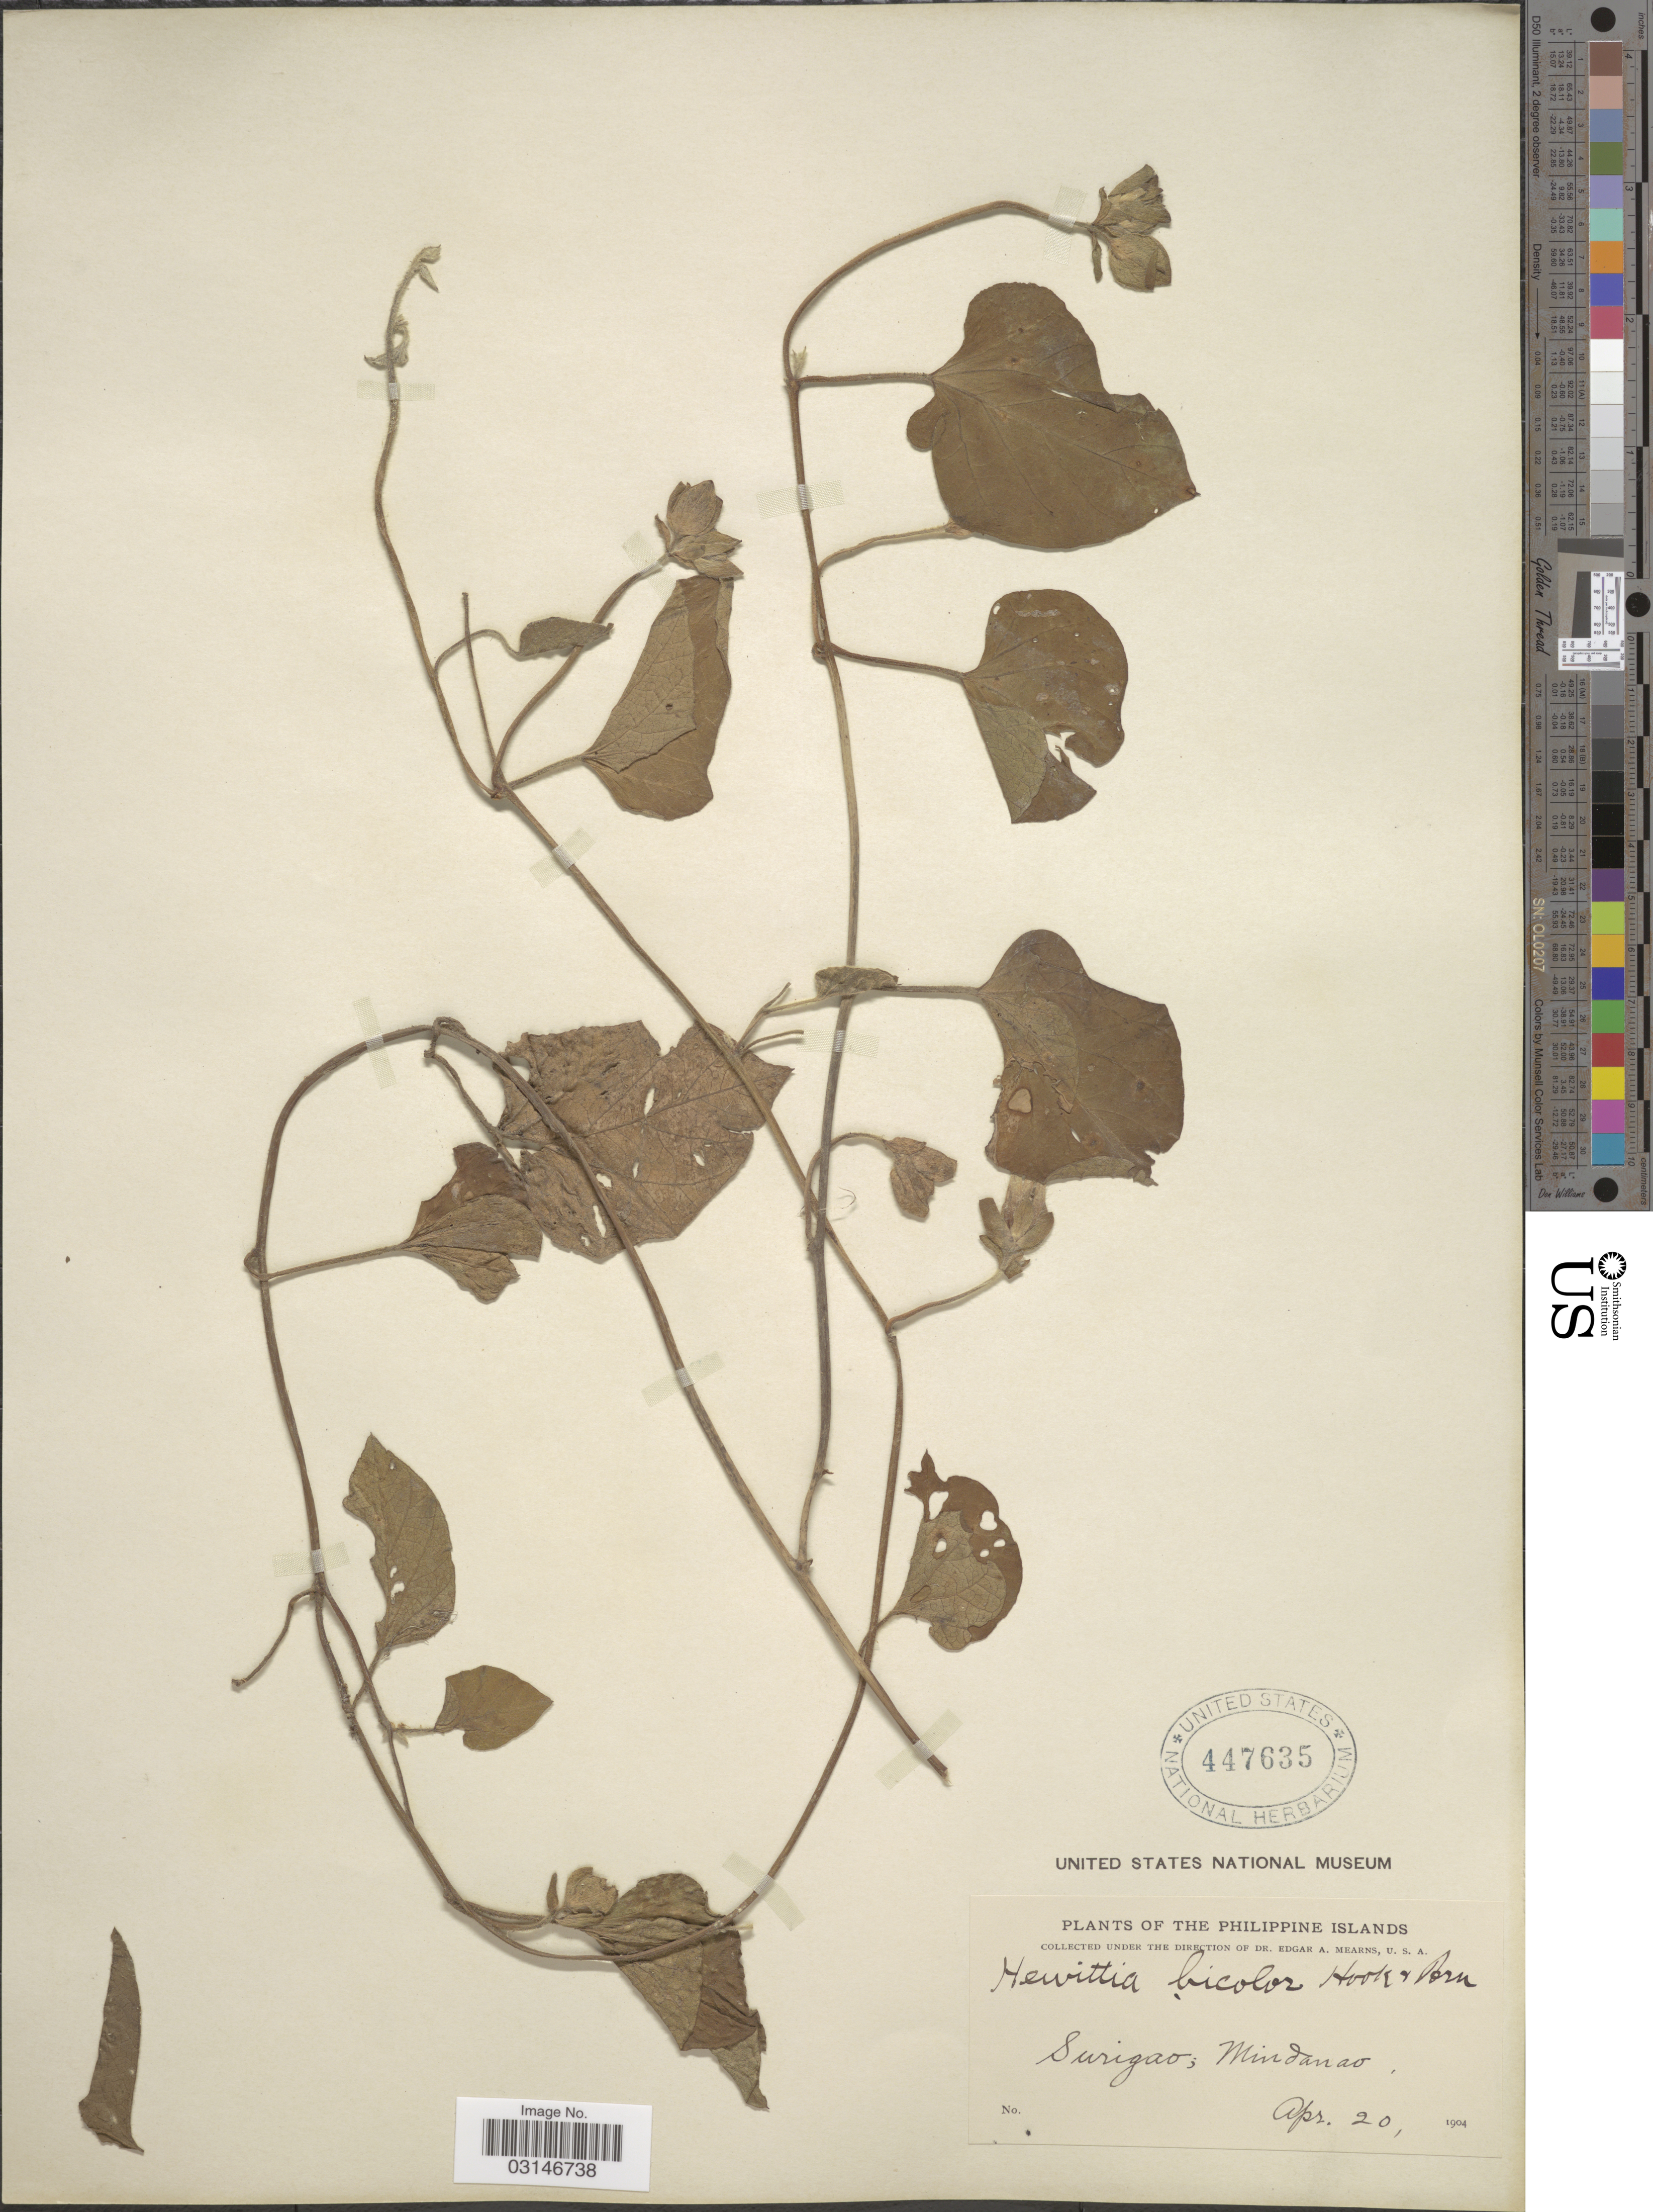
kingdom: Plantae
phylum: Tracheophyta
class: Magnoliopsida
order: Solanales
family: Convolvulaceae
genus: Hewittia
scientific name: Hewittia malabarica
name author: (L.) Suresh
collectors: E. A. Mearns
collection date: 1904-04-20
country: Philippines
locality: Surigao; Mindanao.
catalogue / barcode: US 447635